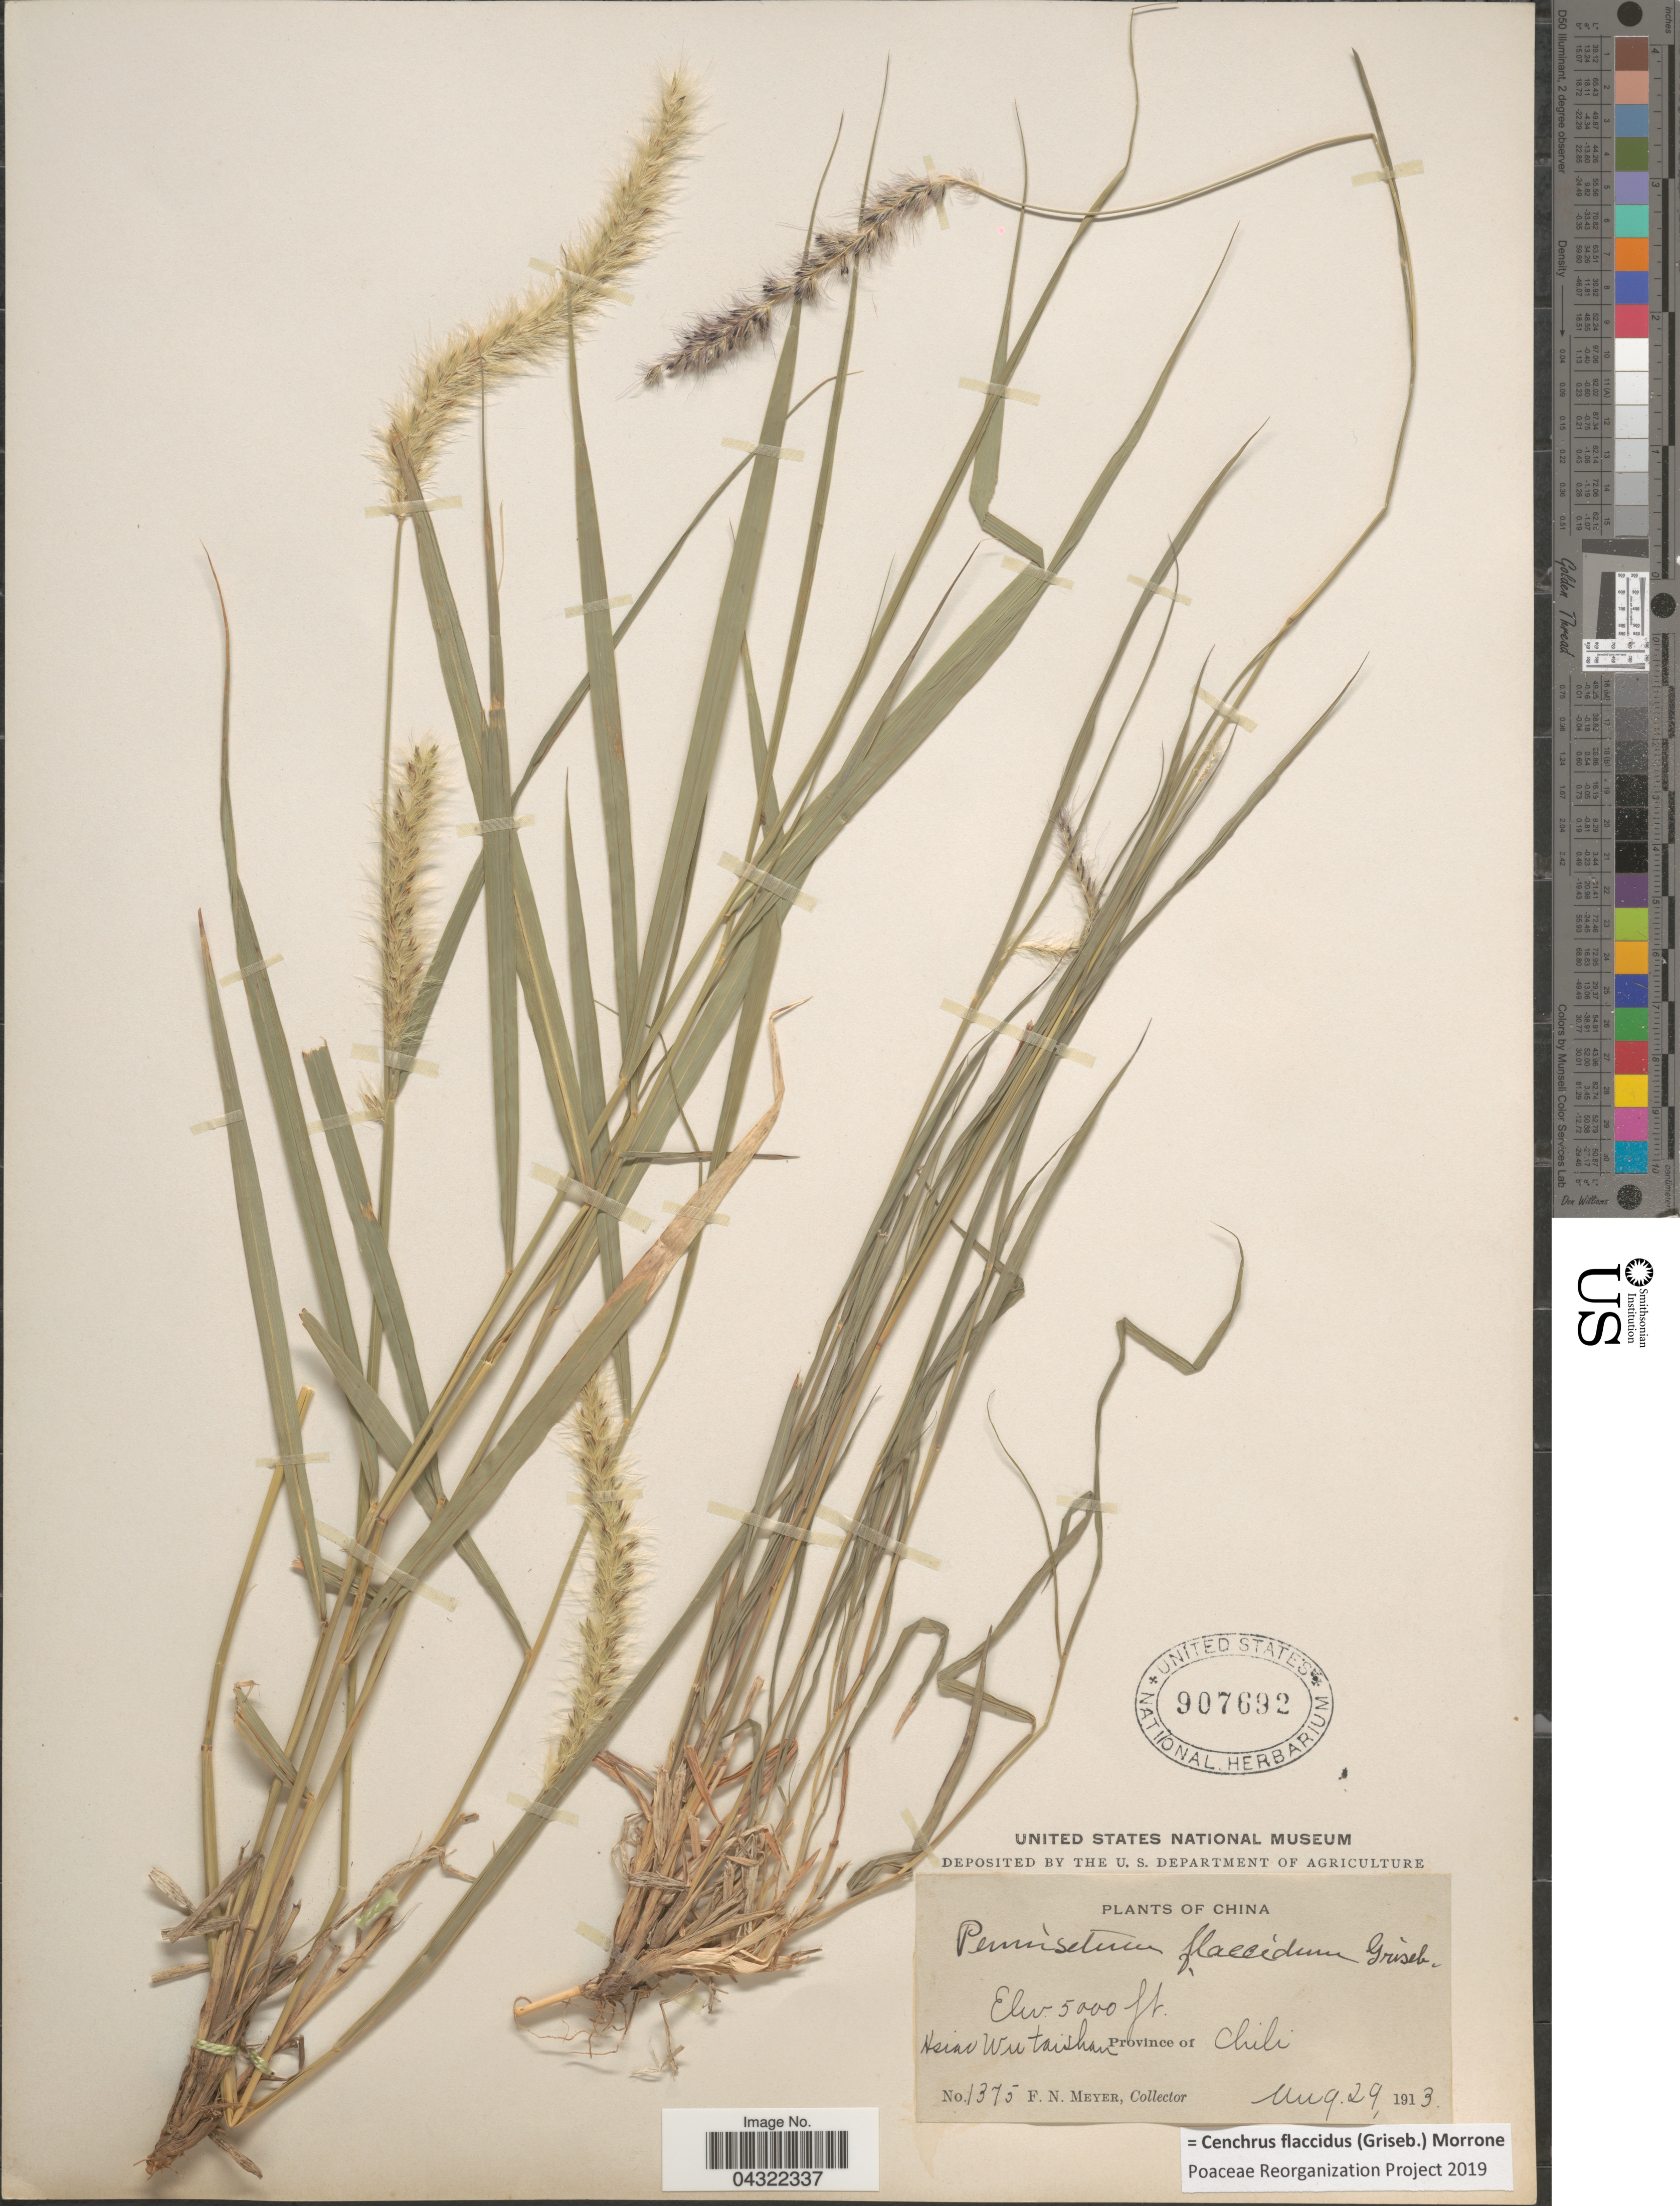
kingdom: Plantae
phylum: Tracheophyta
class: Liliopsida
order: Poales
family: Poaceae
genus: Cenchrus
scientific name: Cenchrus flaccidus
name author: (Griseb.) Morrone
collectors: F. N. Meyer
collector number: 1375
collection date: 1913-08-29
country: China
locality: Hsiao Wu taishan. Province of Chili.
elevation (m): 1524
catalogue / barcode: US 907692